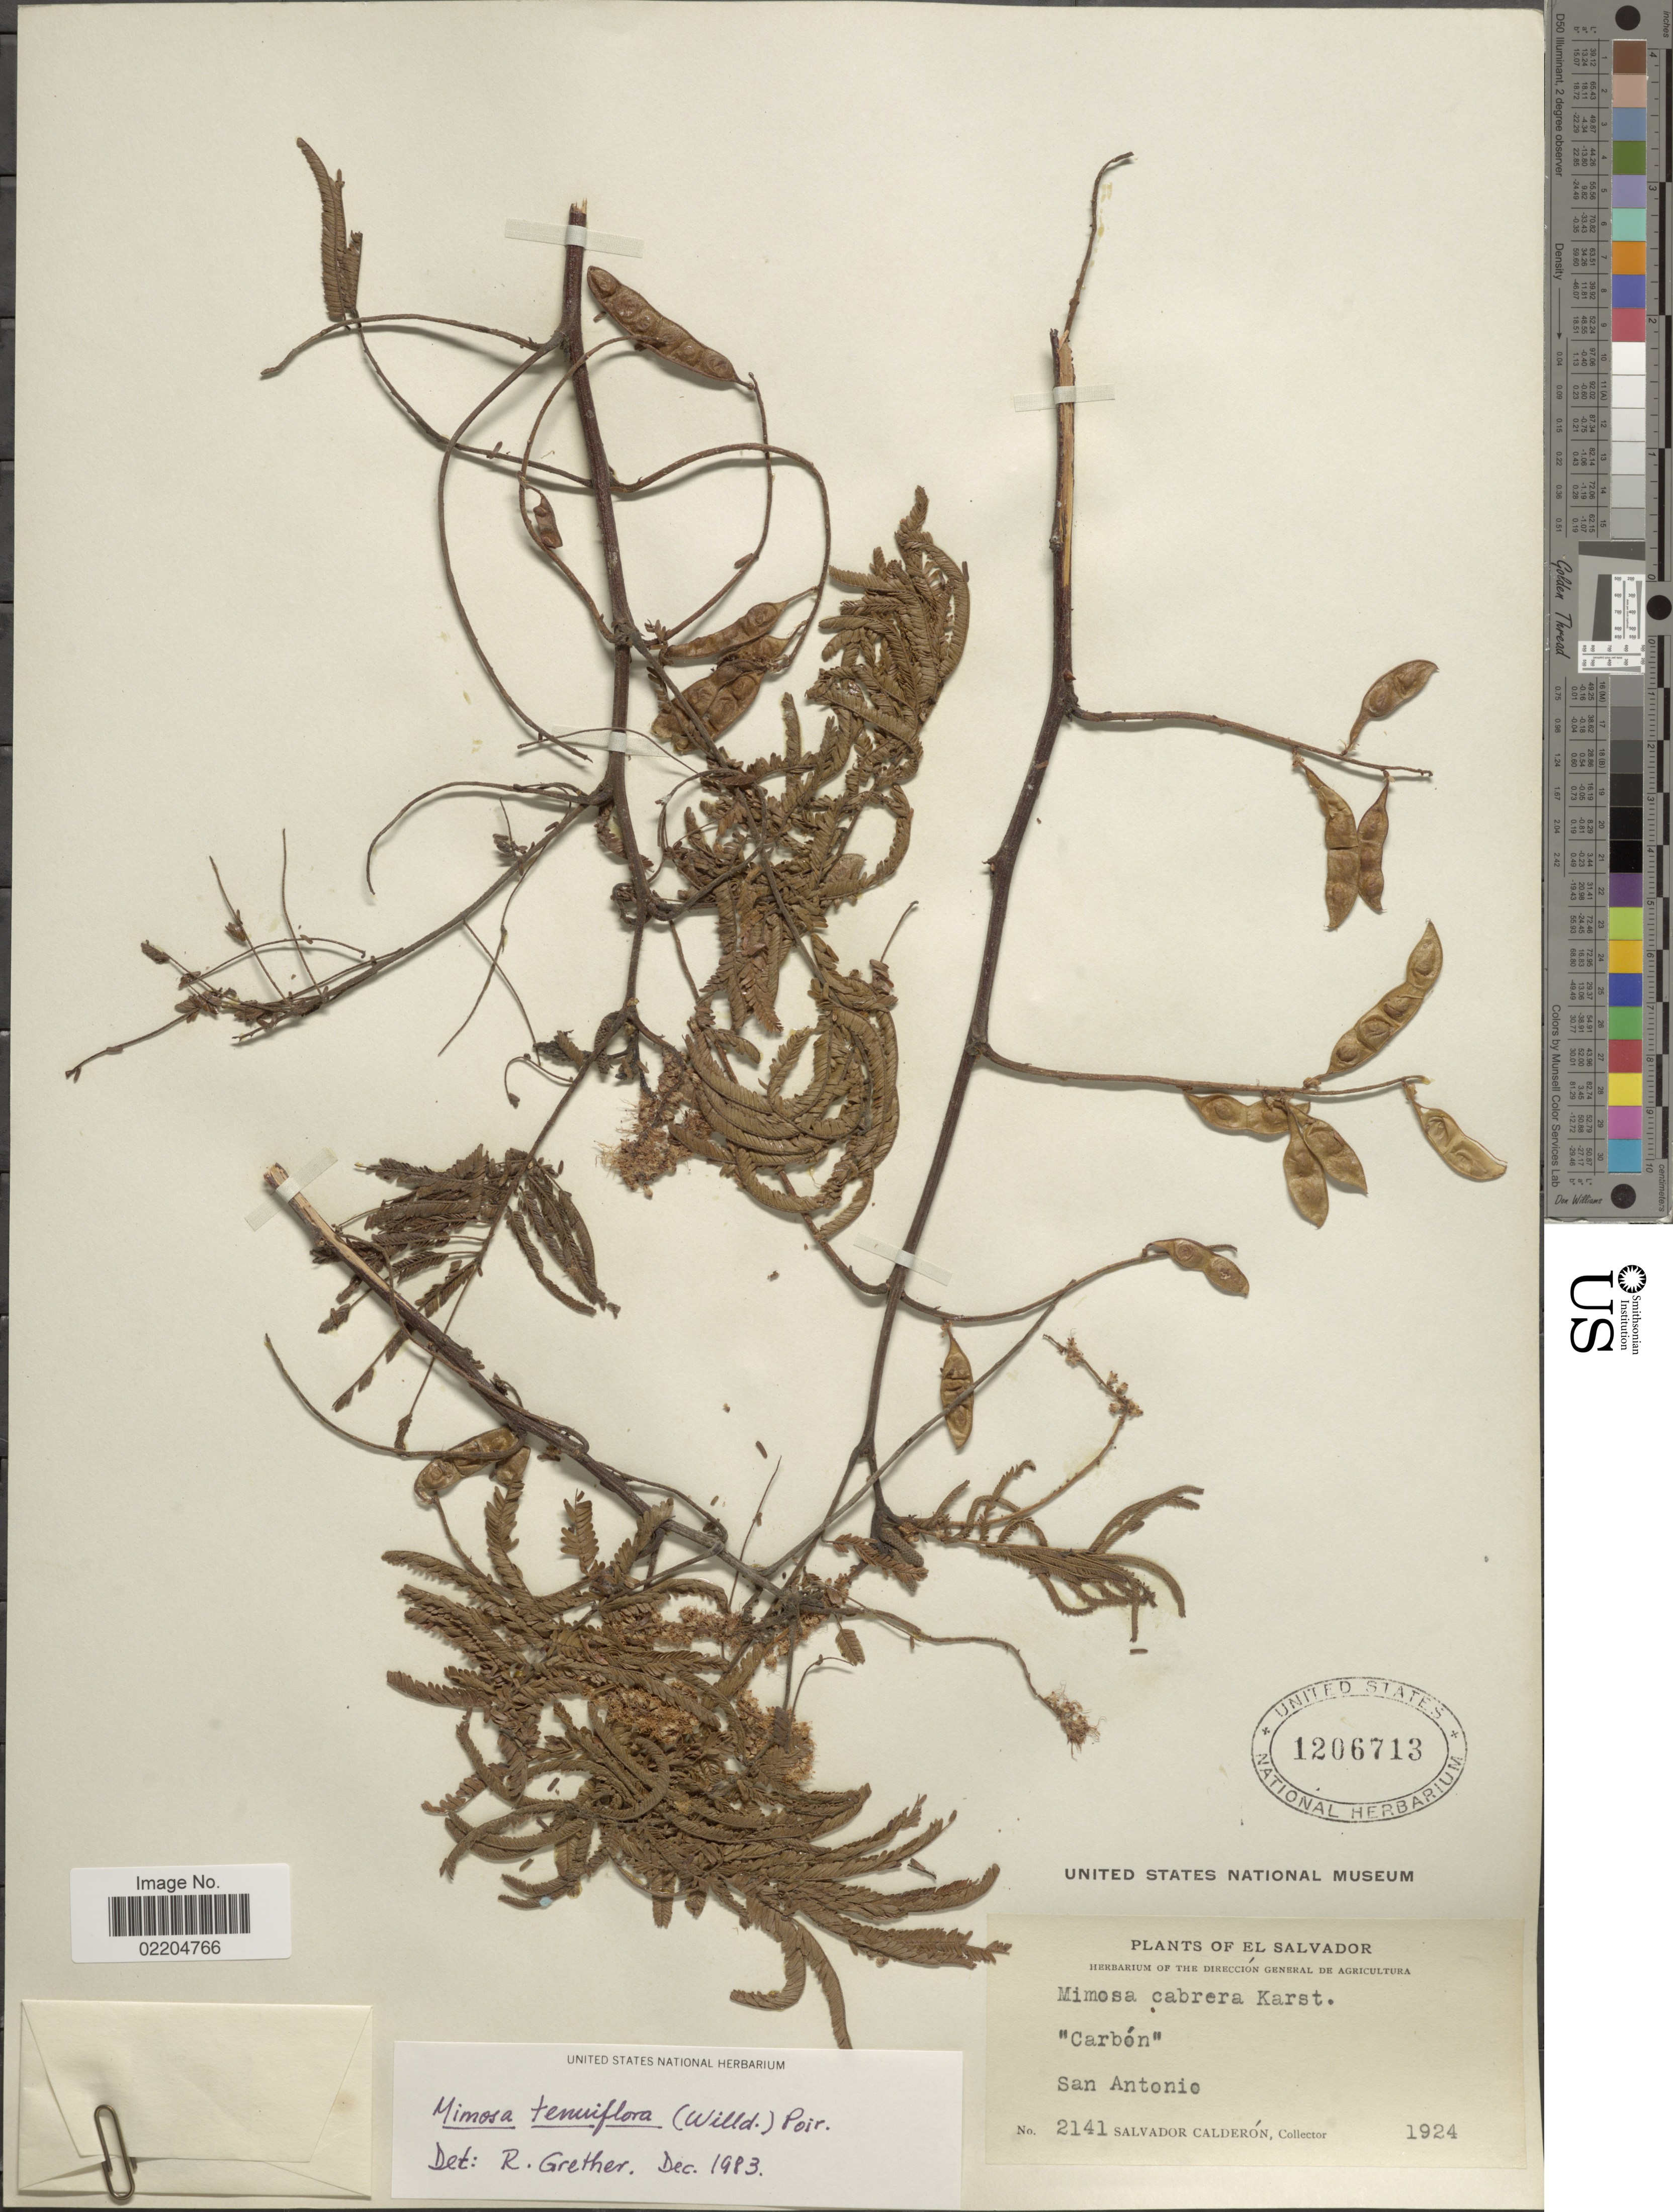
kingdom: Plantae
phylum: Tracheophyta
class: Magnoliopsida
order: Fabales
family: Fabaceae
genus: Mimosa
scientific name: Mimosa tenuiflora Benth., nom. illeg. hom.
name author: Benth.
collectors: S. Calderón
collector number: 2141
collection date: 1924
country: El Salvador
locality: San Antonio.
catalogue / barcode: US 1206713